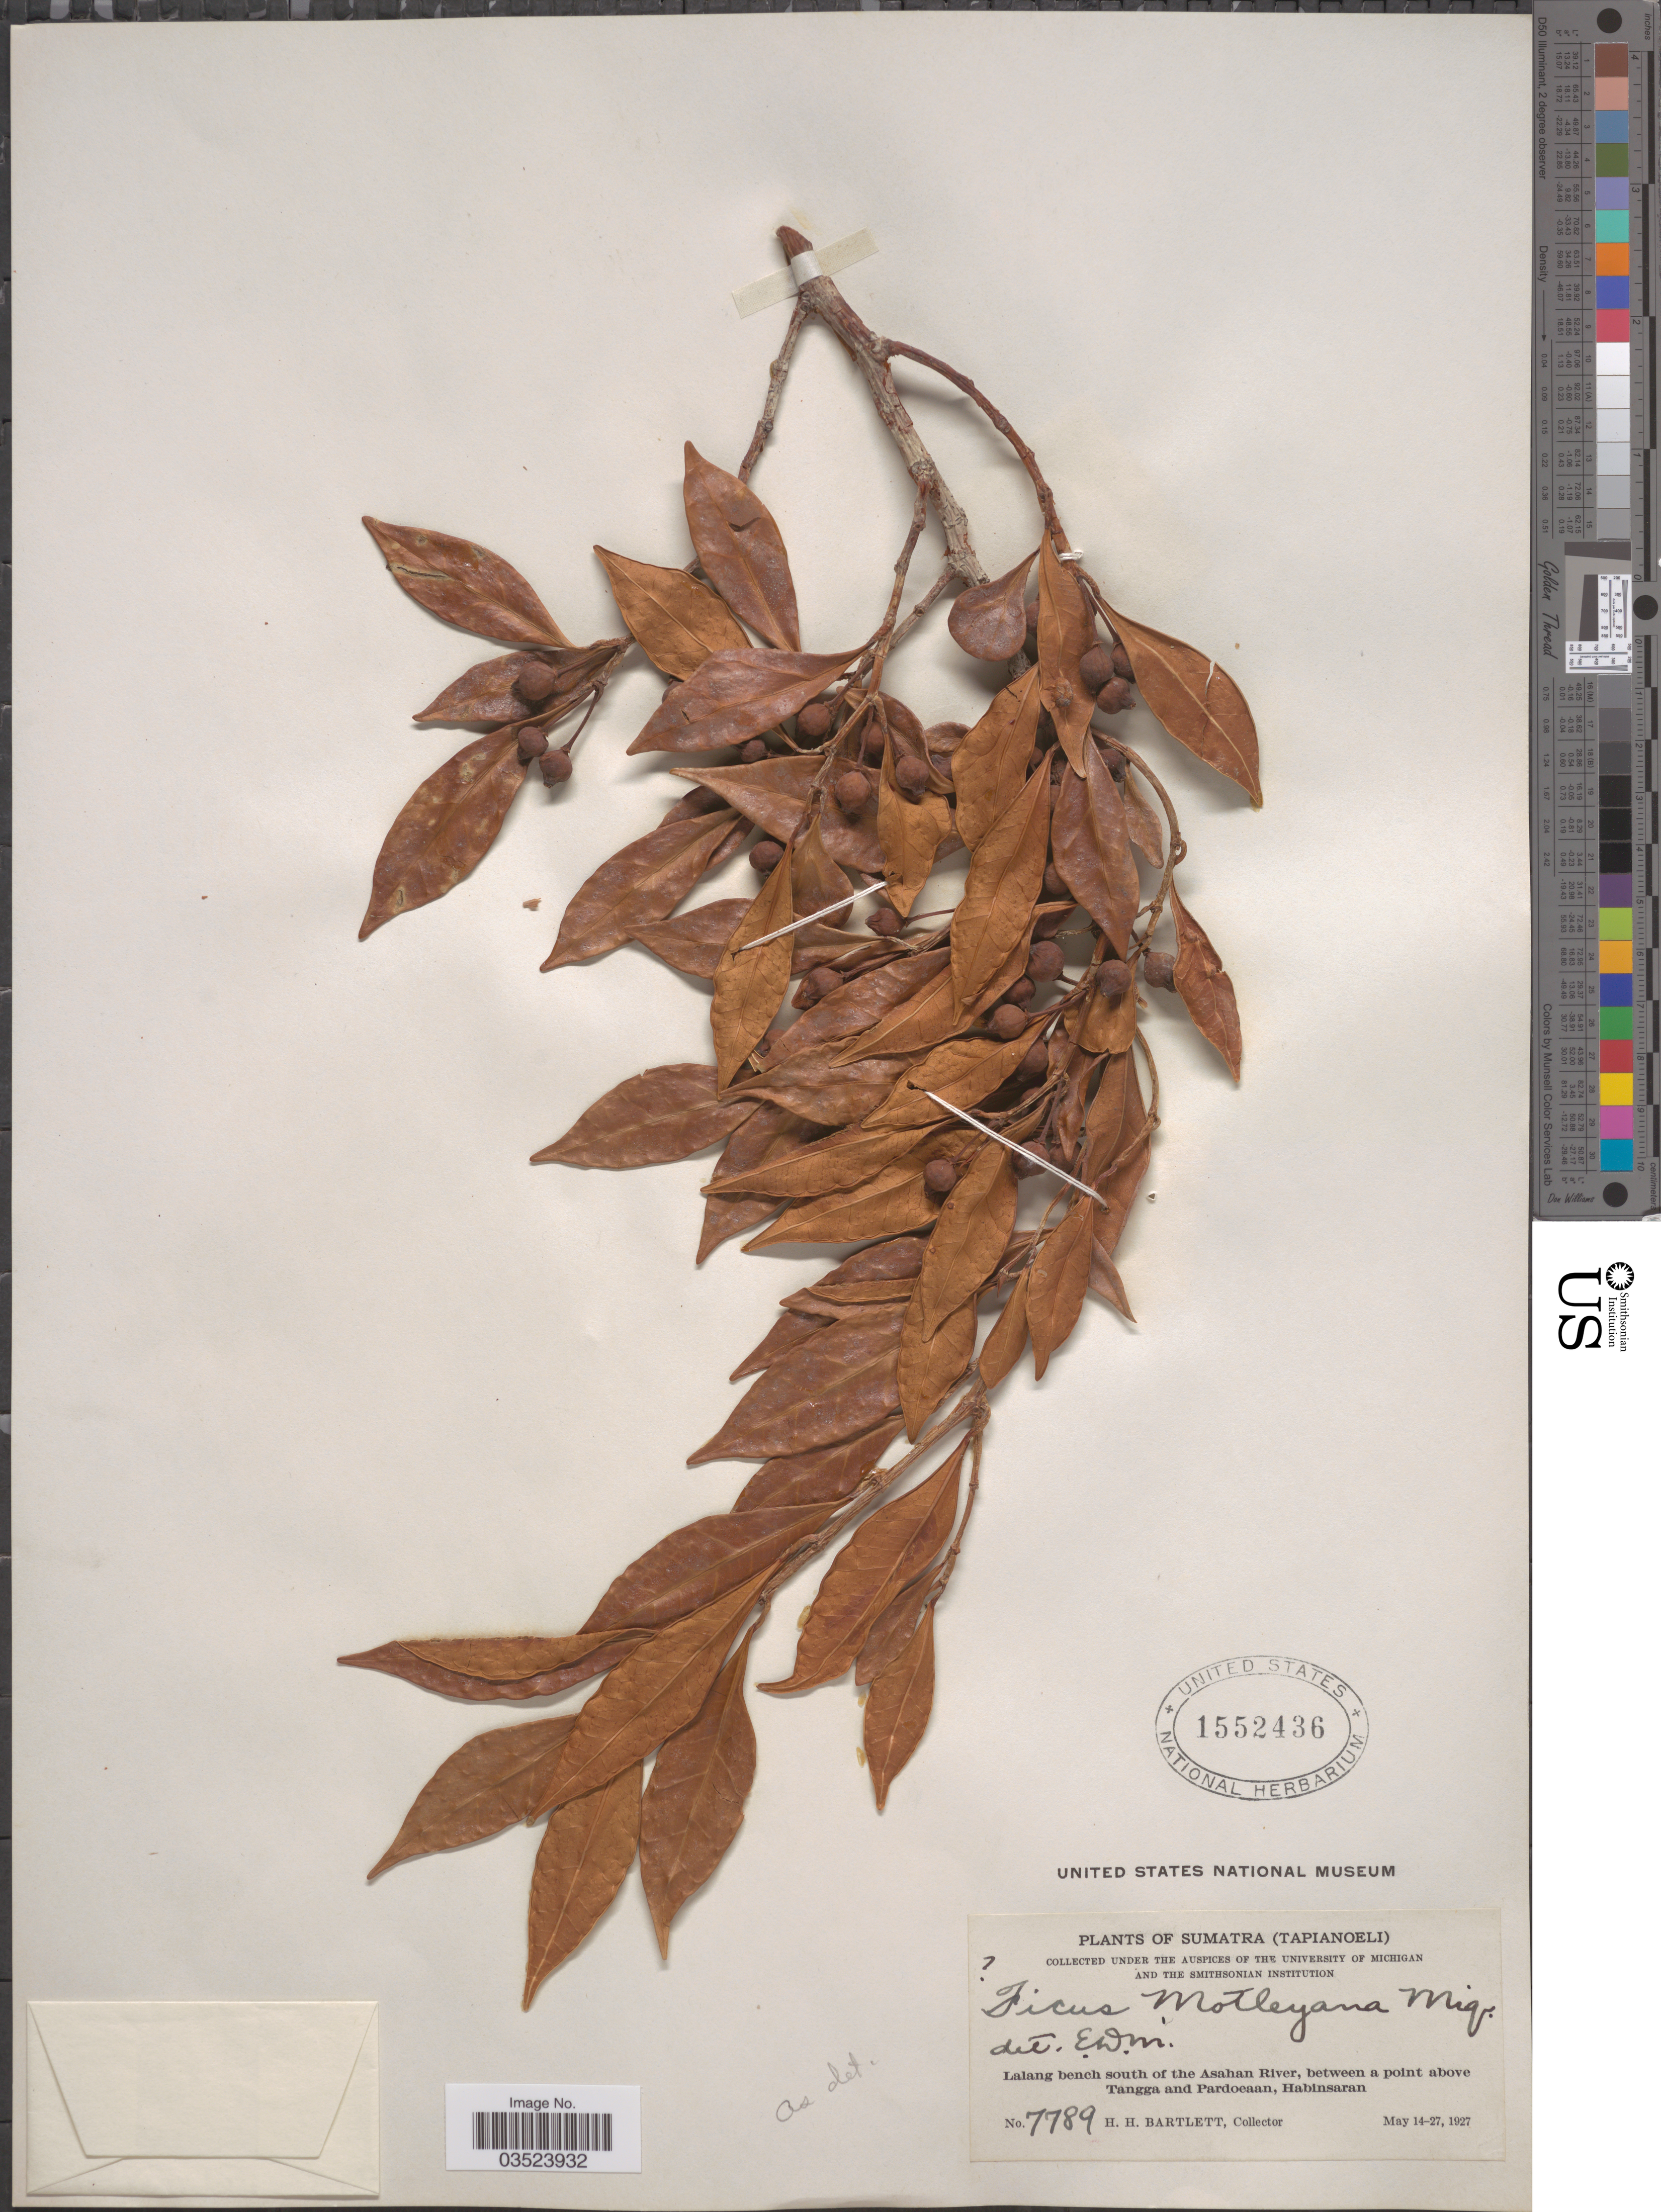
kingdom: Plantae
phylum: Tracheophyta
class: Magnoliopsida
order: Rosales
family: Moraceae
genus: Ficus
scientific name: Ficus motleyana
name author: Miq.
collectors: H. H. Bartlett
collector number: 7789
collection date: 1927-05-14/1927-05-27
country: Indonesia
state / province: Sumatra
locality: Tapianoeli. Lalang bench south of the Asahan River, between a point above Tangga and Pardoeaan, Habinsaran.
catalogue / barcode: US 1552436